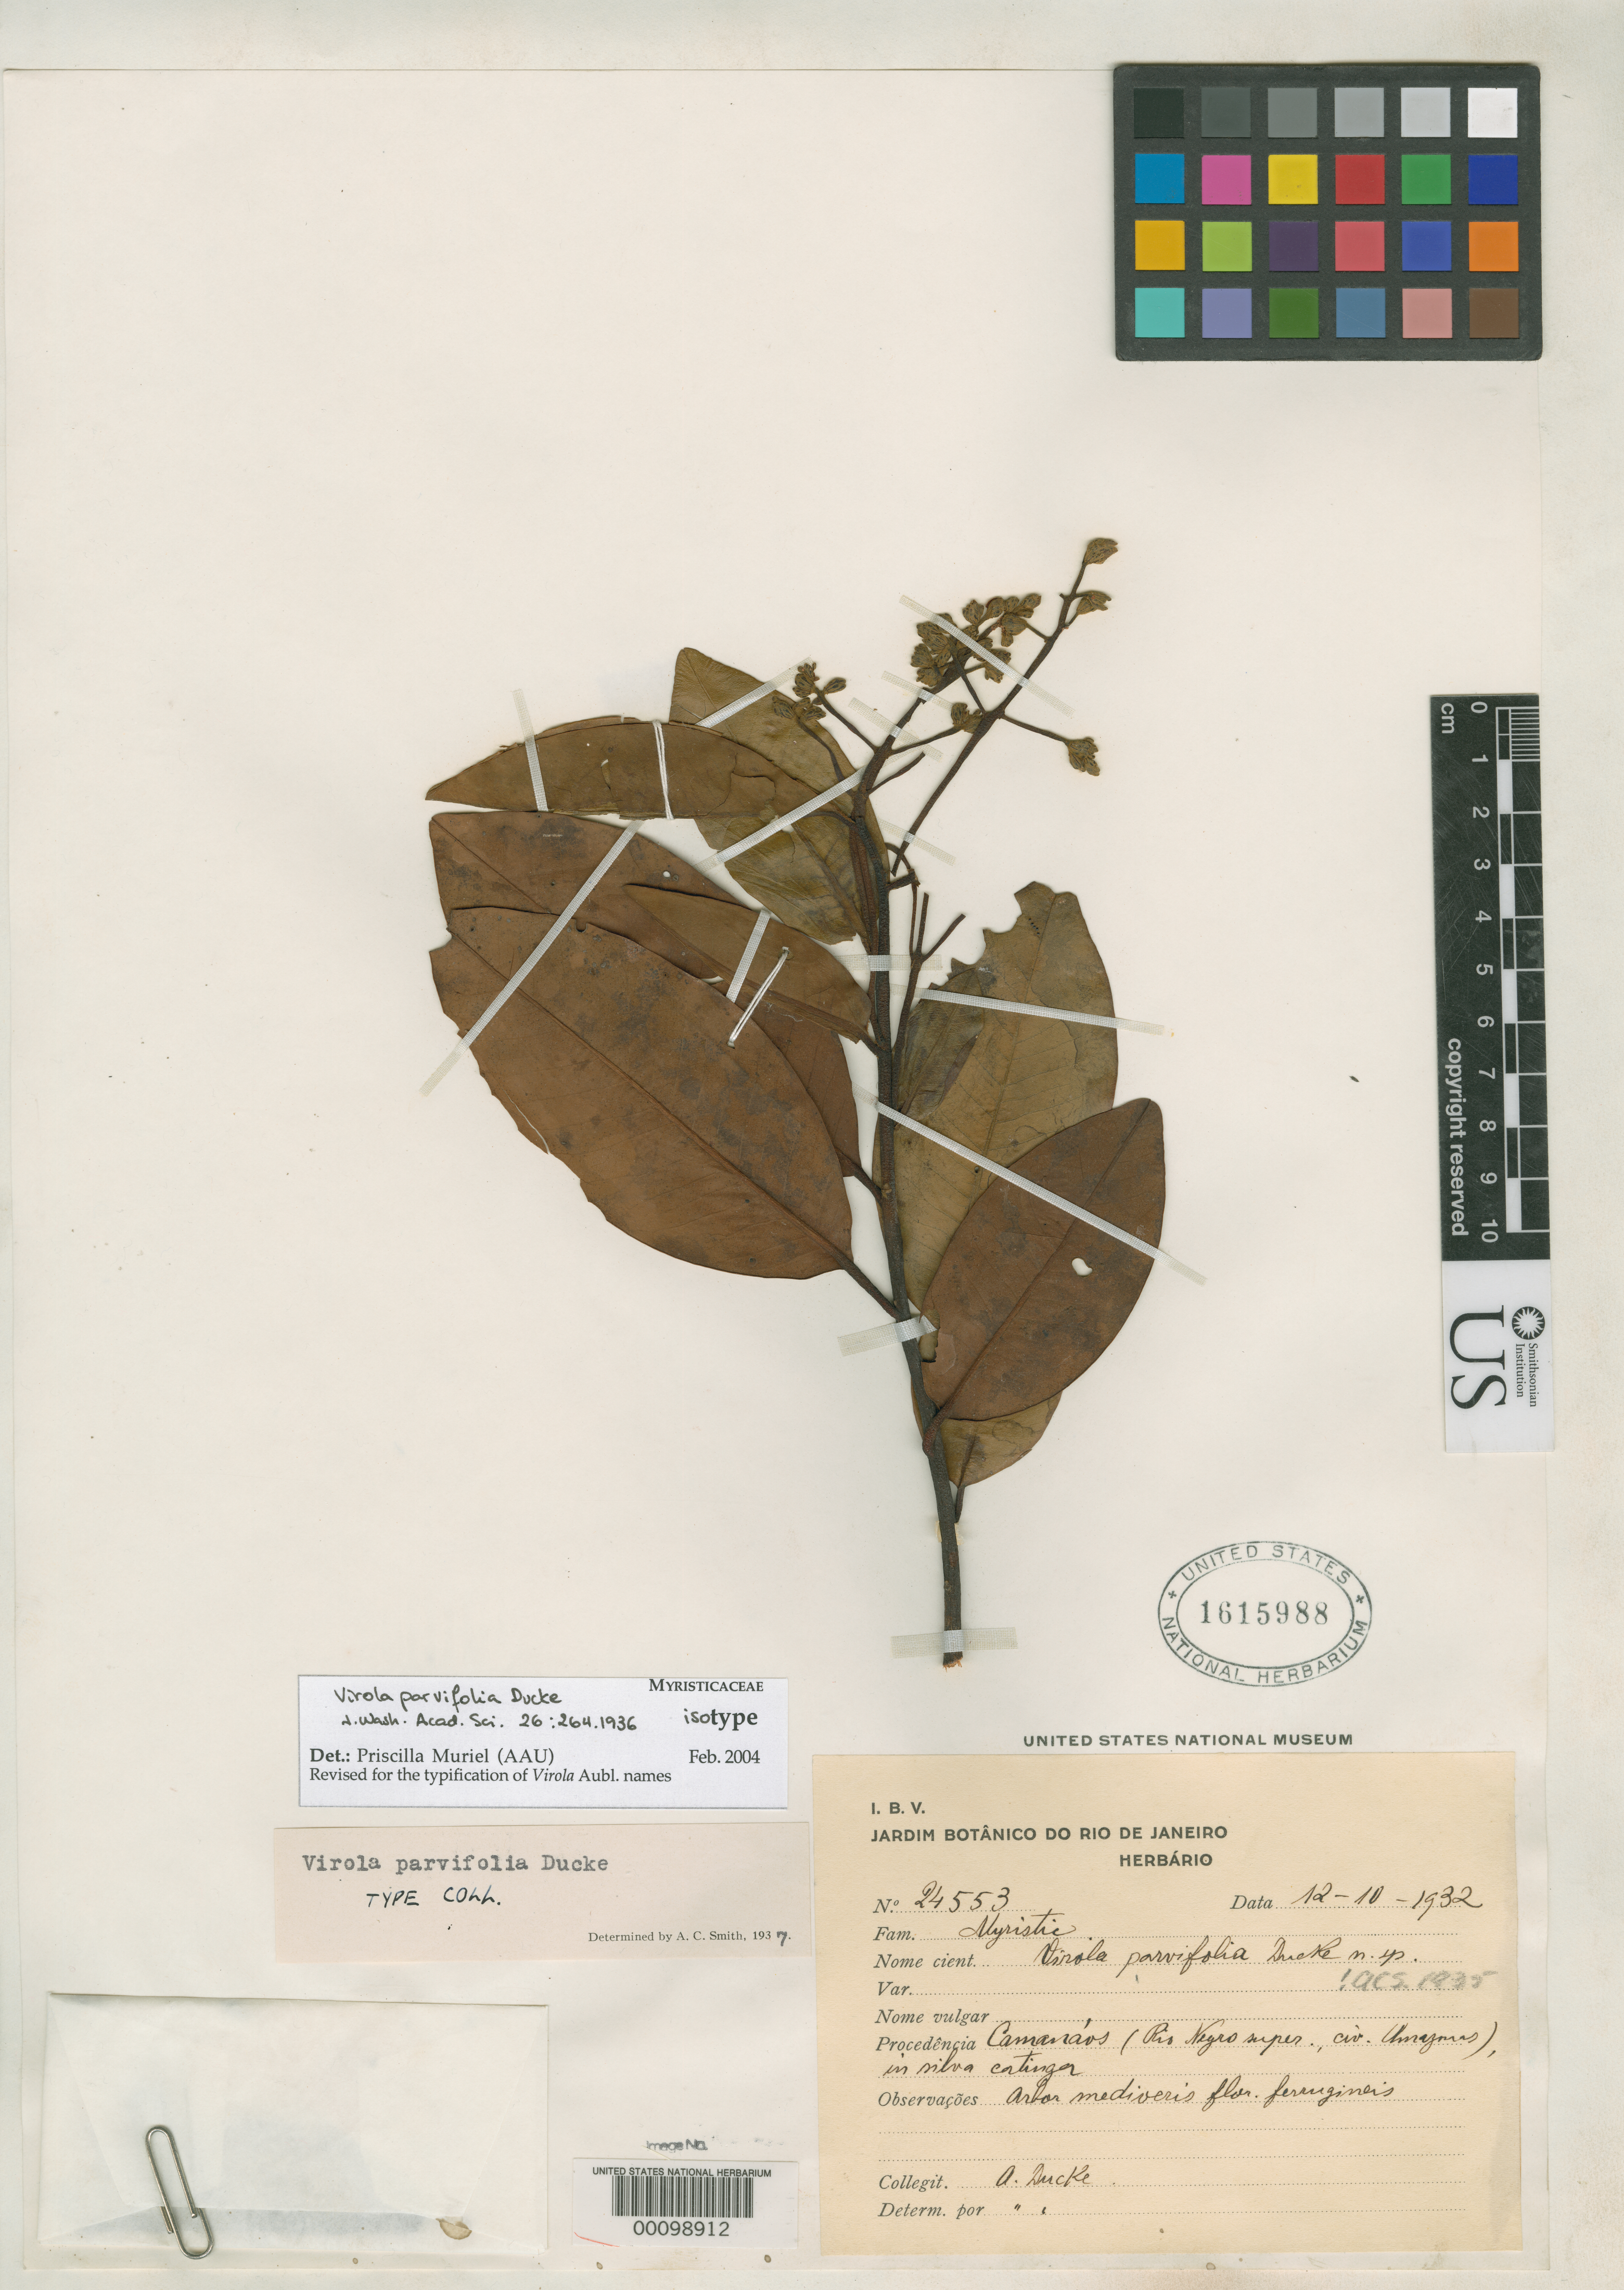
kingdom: Plantae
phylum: Tracheophyta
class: Magnoliopsida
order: Magnoliales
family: Myristicaceae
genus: Virola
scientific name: Virola parvifolia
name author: Ducke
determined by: Muriel M., P., AAU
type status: Isotype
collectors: A. Ducke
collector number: Herb. Jard. Bot. Rio 24553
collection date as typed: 12 Oct 1932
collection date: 1932-10-12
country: Brazil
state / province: Amazonas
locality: Camanáos (Rio Negro super., civ. Amazonas).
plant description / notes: Cited 1980 by W.A. Rodrigues, Acta Amazon. 10(1) suppl.: 87.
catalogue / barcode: US 1615988